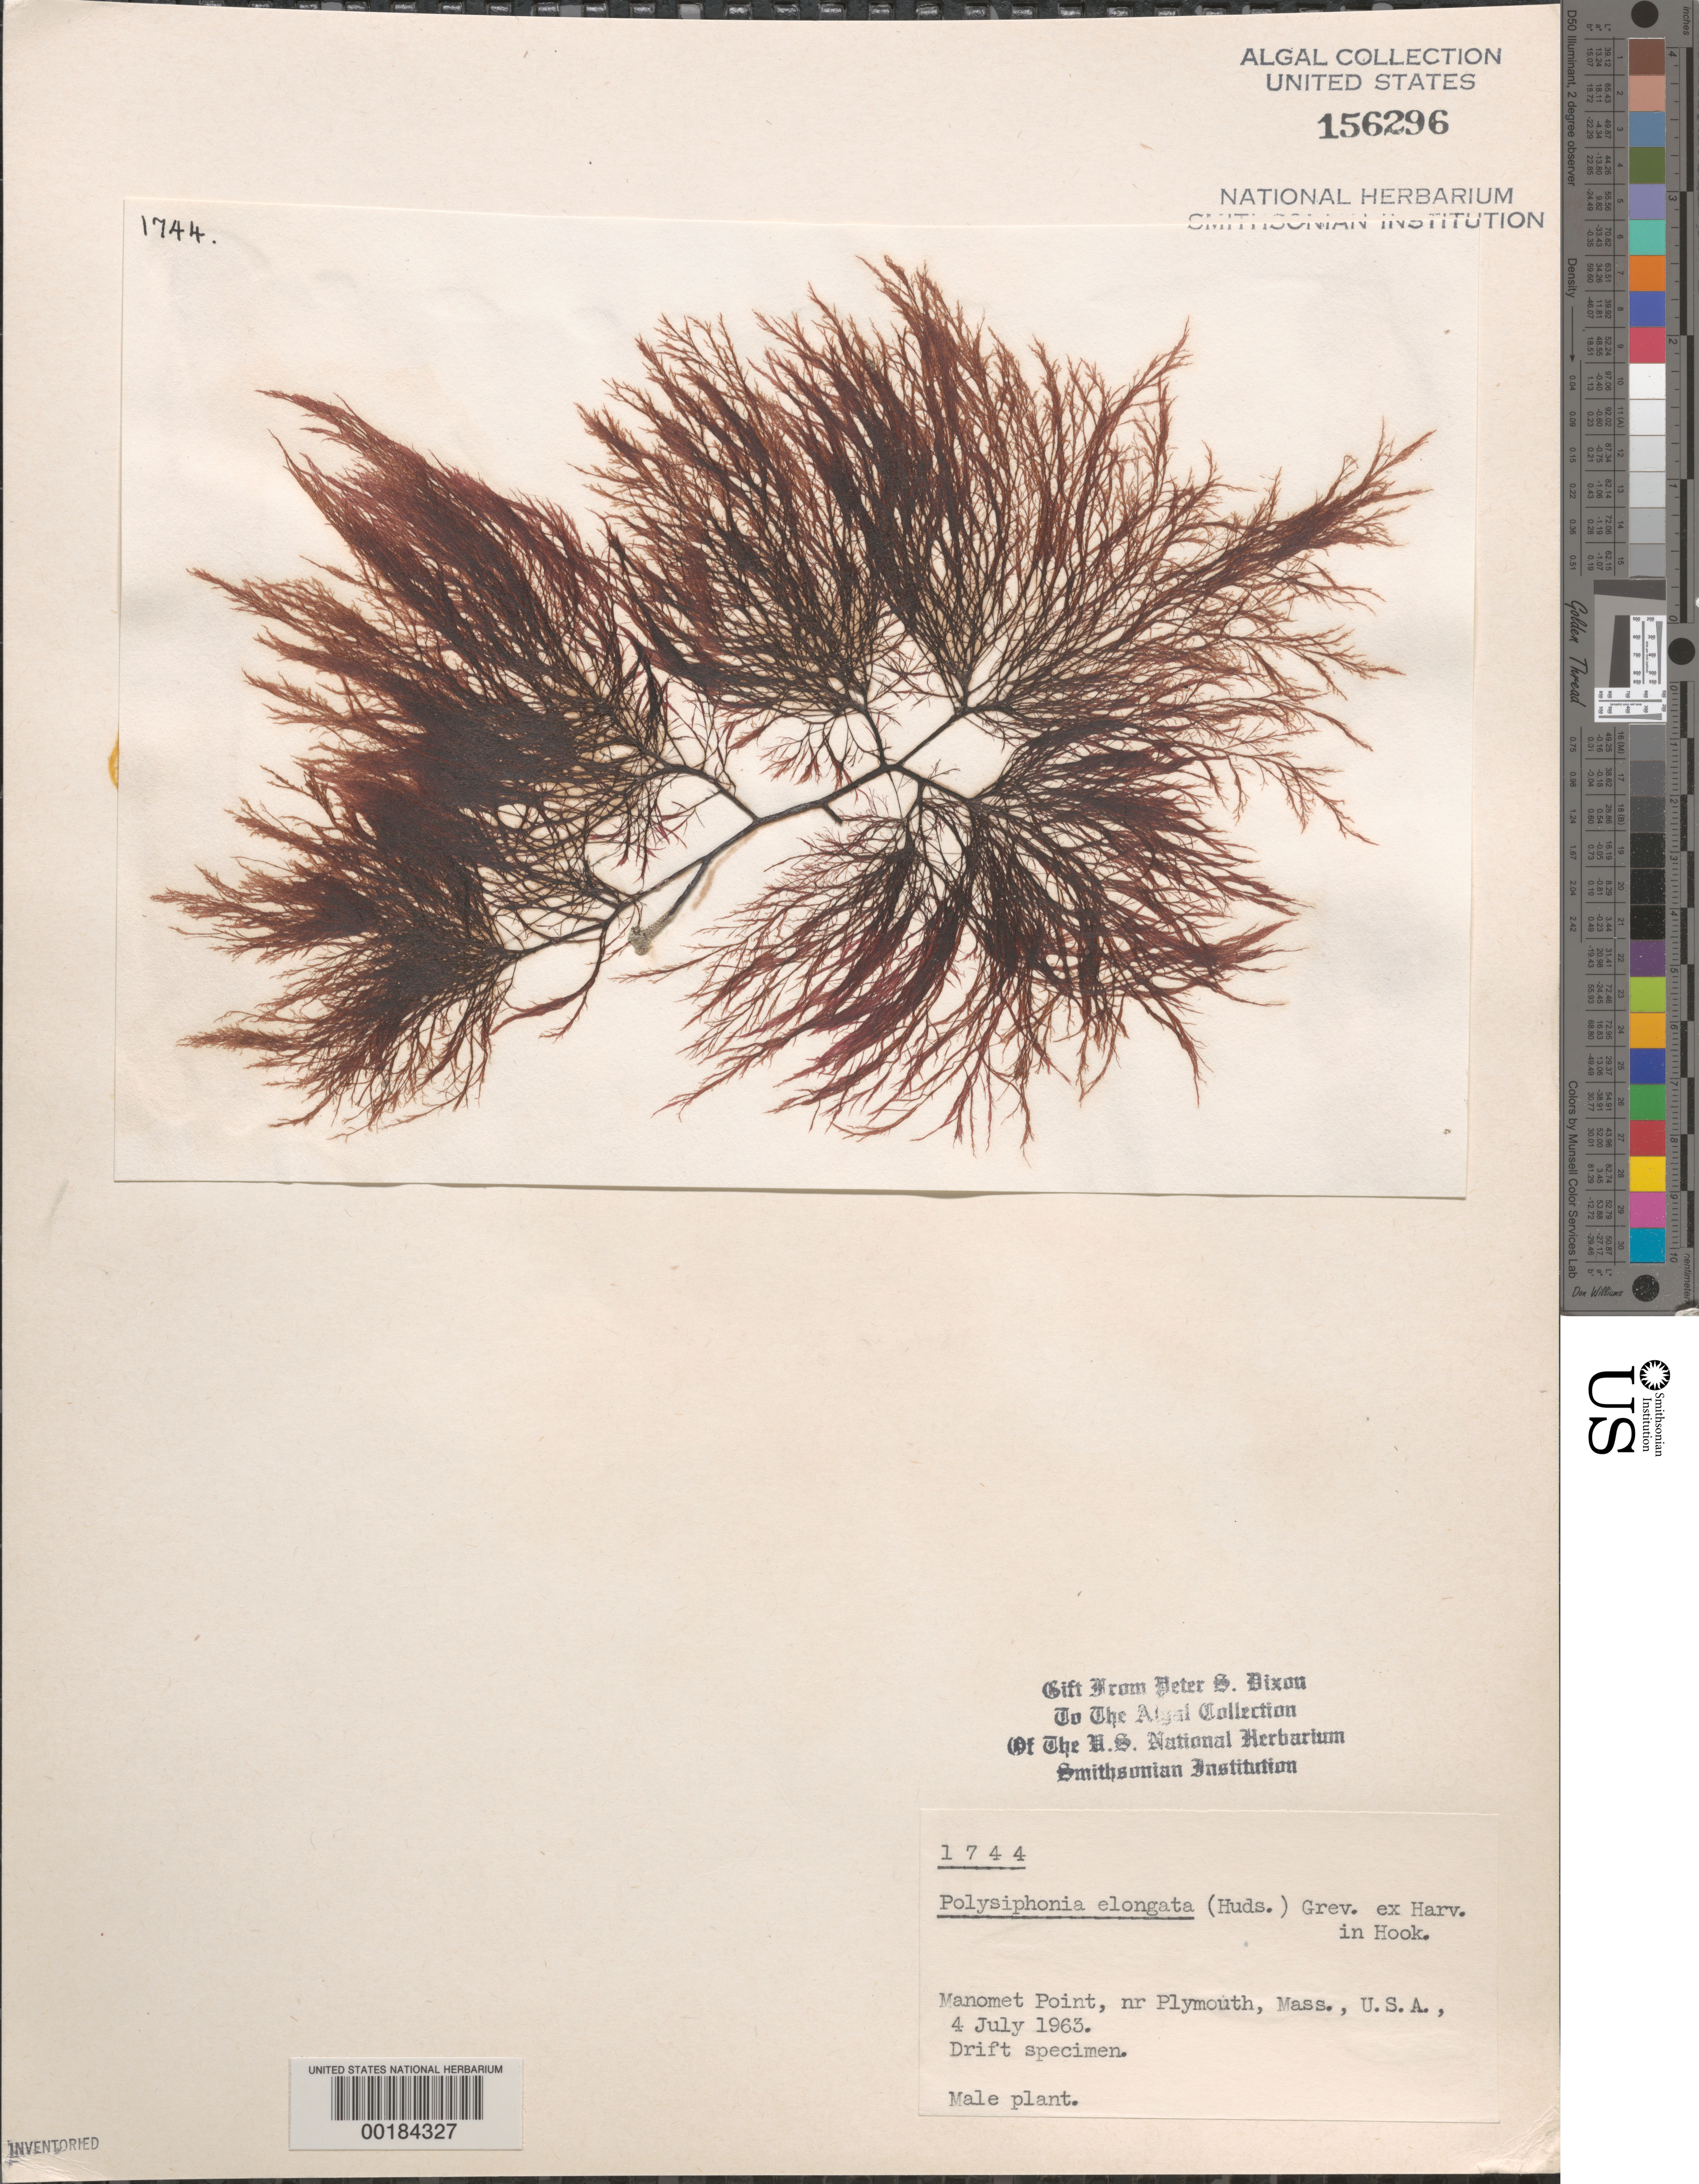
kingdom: Plantae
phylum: Rhodophyta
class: Florideophyceae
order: Ceramiales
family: Rhodomelaceae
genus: Carradoriella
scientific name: Carradoriella elongata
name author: (Hudson) Savoie & G.W. Saunders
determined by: Algae name updating Project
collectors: P. S. Dixon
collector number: PSD 1744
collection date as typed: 04 Jul 1963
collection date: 1963-07-04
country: United States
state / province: Massachusetts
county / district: Plymouth County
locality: Manomet Point near Plymouth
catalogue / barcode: US 156296